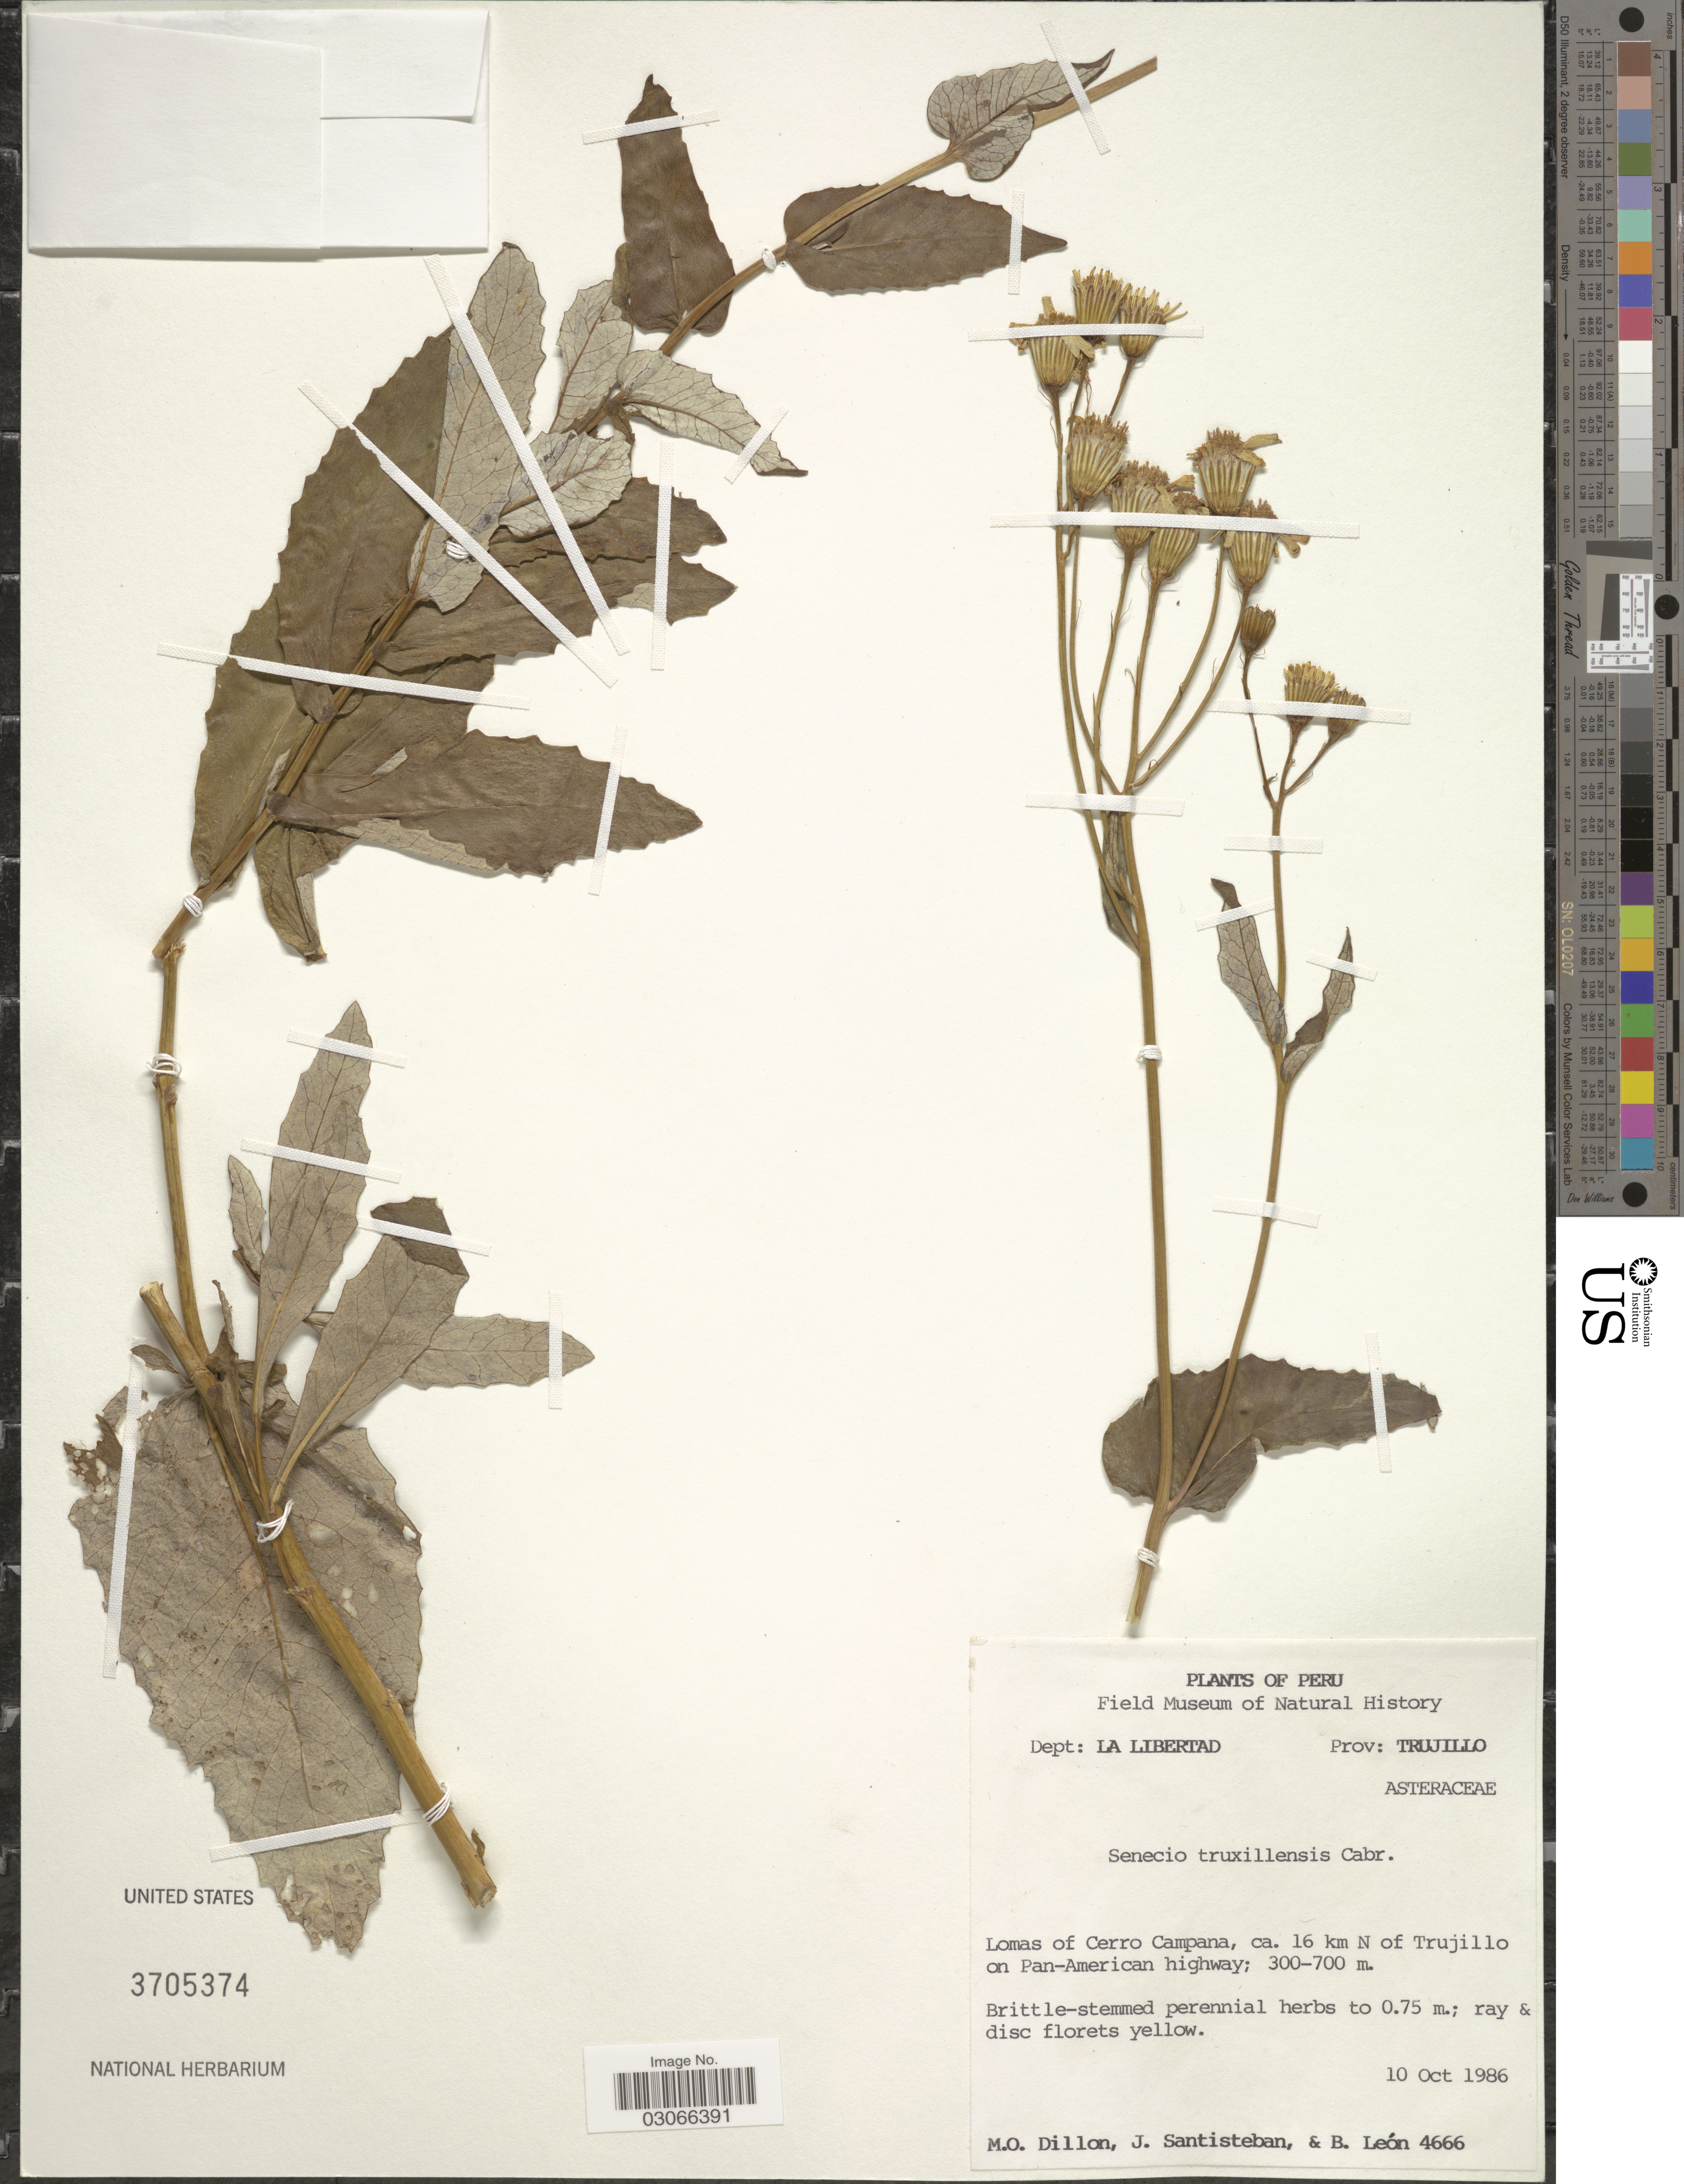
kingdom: Plantae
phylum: Tracheophyta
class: Magnoliopsida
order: Asterales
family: Asteraceae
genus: Senecio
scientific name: Senecio truxillensis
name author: Cabrera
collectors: M. O. Dillon, J. Santisteban & B. León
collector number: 4666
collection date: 1986-10-10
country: Peru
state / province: La Libertad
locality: Dept: La Libertad. Prov: Trujillo. Lomas of Cerro Campana, ca. 16 km N of Trujillo on Pan-American highway.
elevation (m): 300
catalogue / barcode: US 3705374